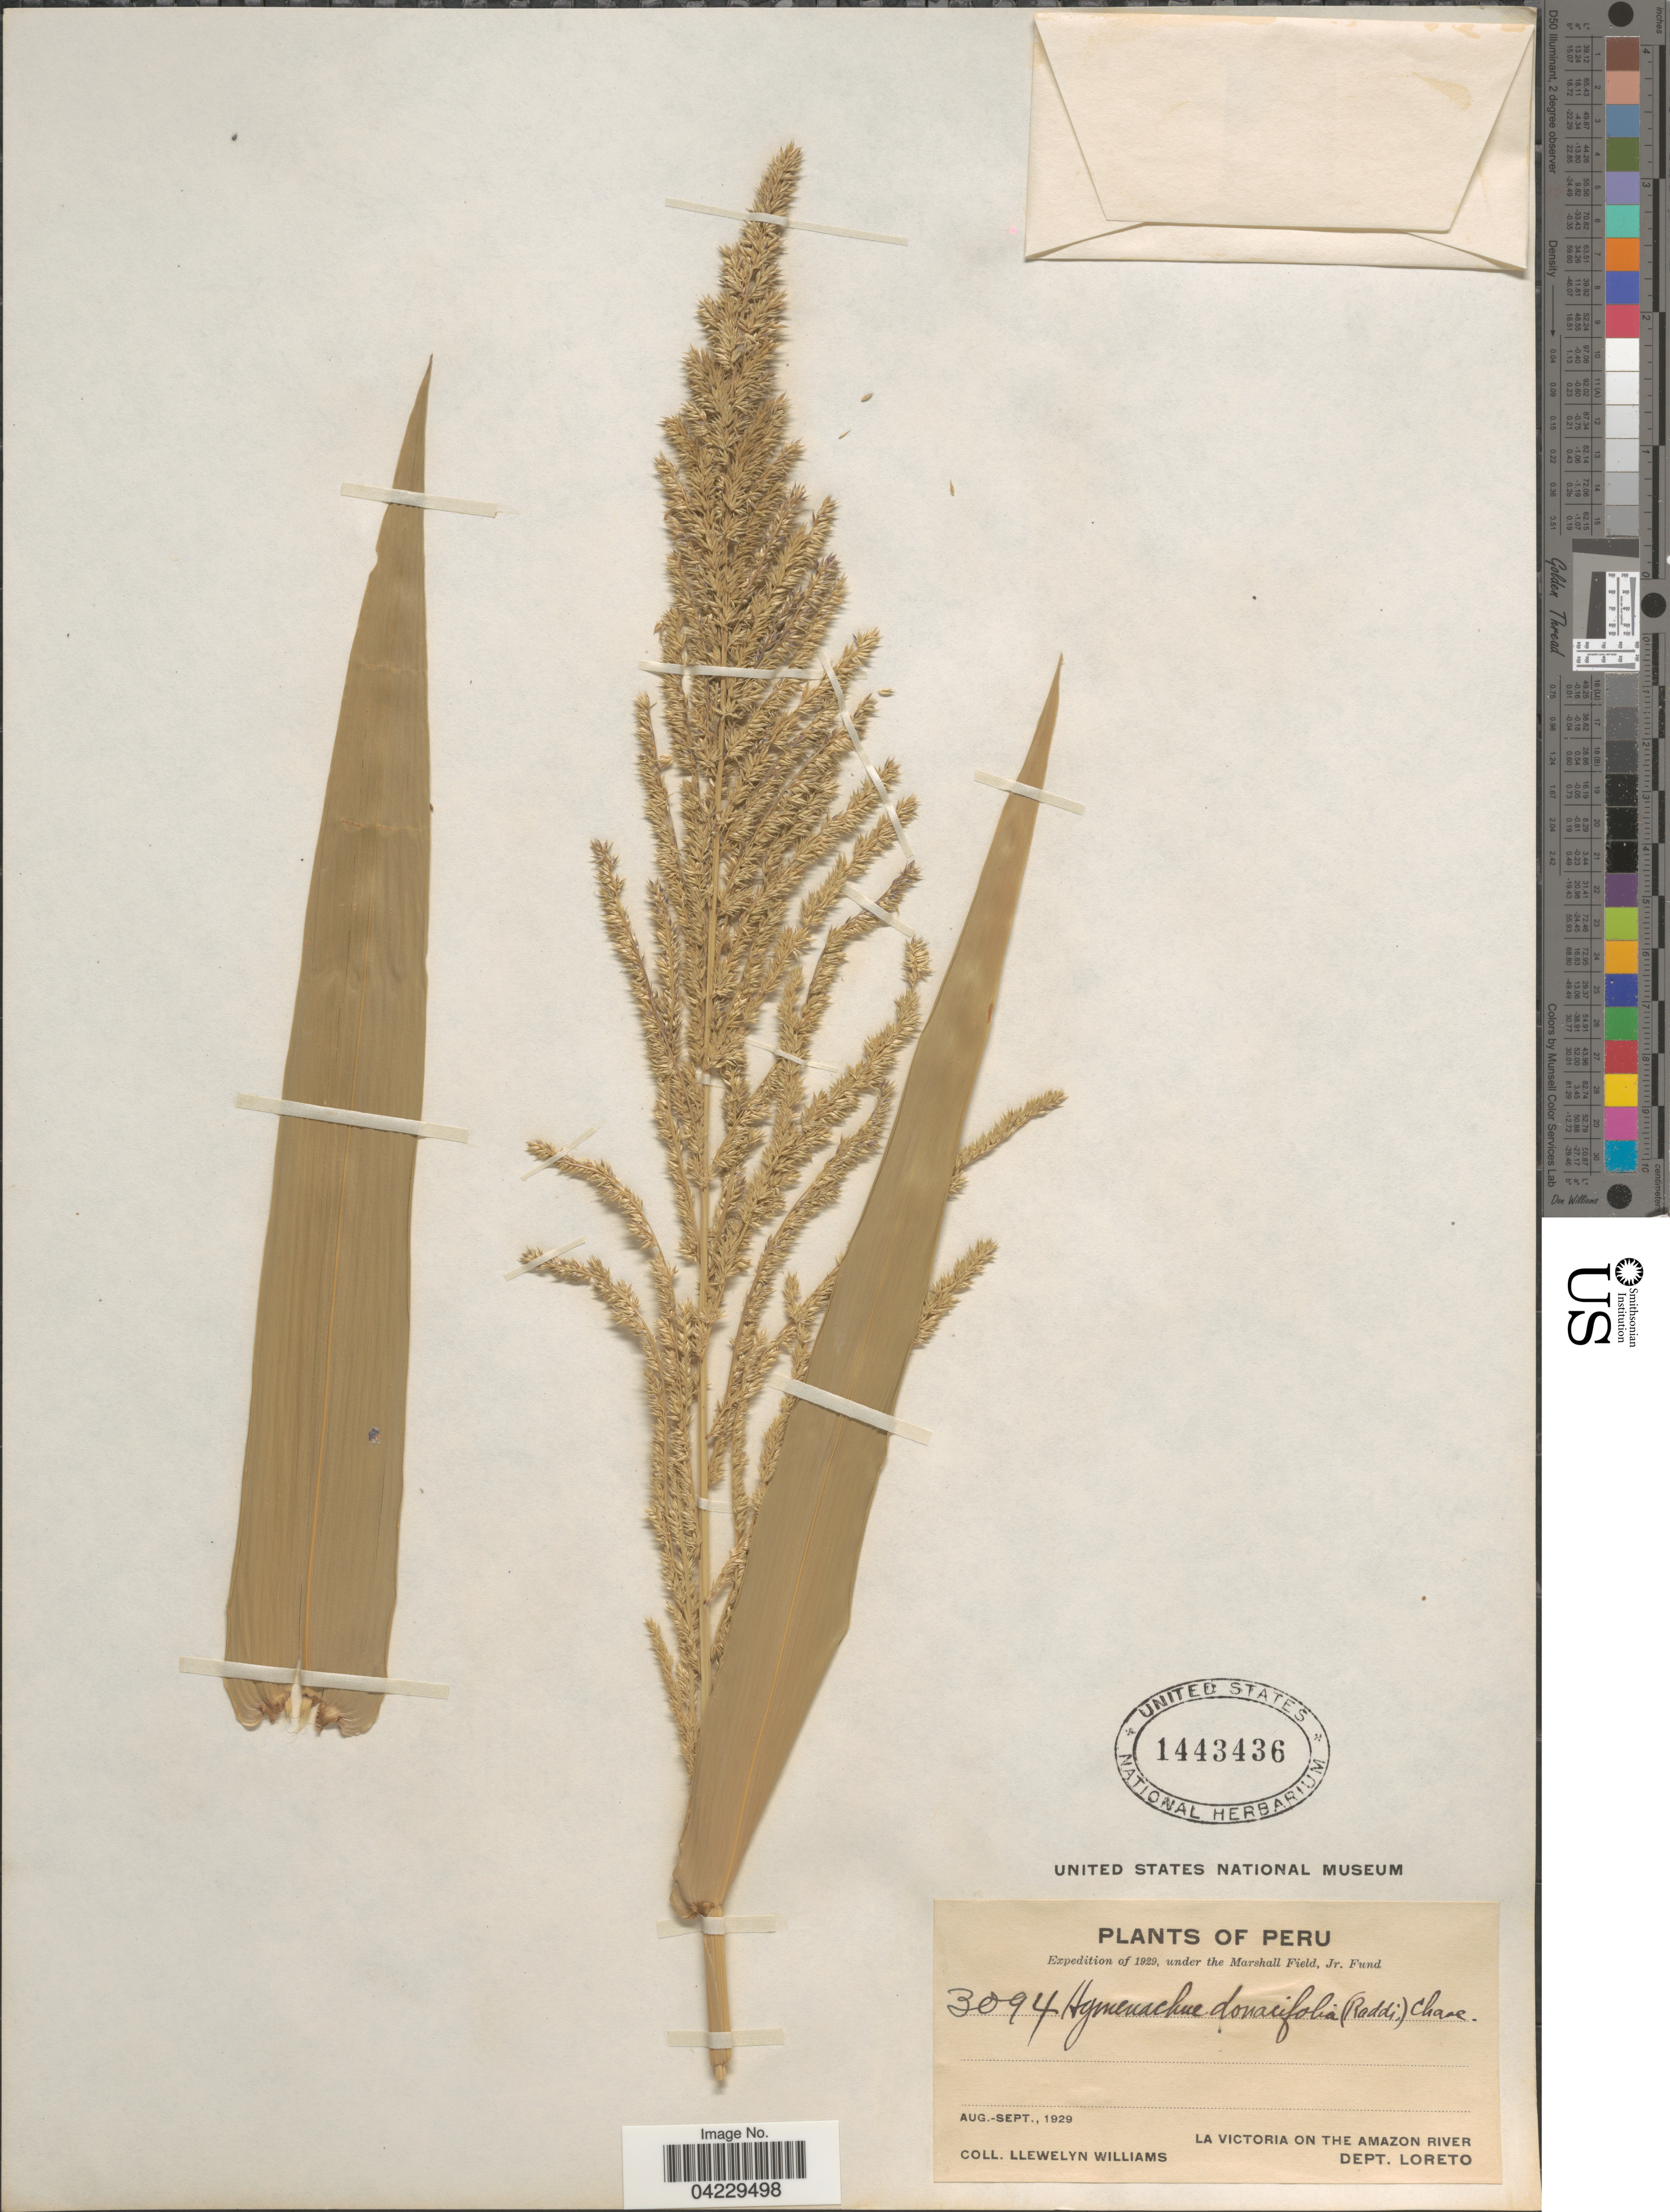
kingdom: Plantae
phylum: Tracheophyta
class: Liliopsida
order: Poales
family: Poaceae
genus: Hymenachne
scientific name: Hymenachne donacifolia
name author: (Raddi) Chase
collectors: Ll. Williams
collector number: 3094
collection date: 1929-08/1929-09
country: Peru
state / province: Loreto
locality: Expedition of 1929, under the Marshall Field, Jr. Fund. La Victoria on the Amazon River. Dept. Loreto.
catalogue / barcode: US 1443436